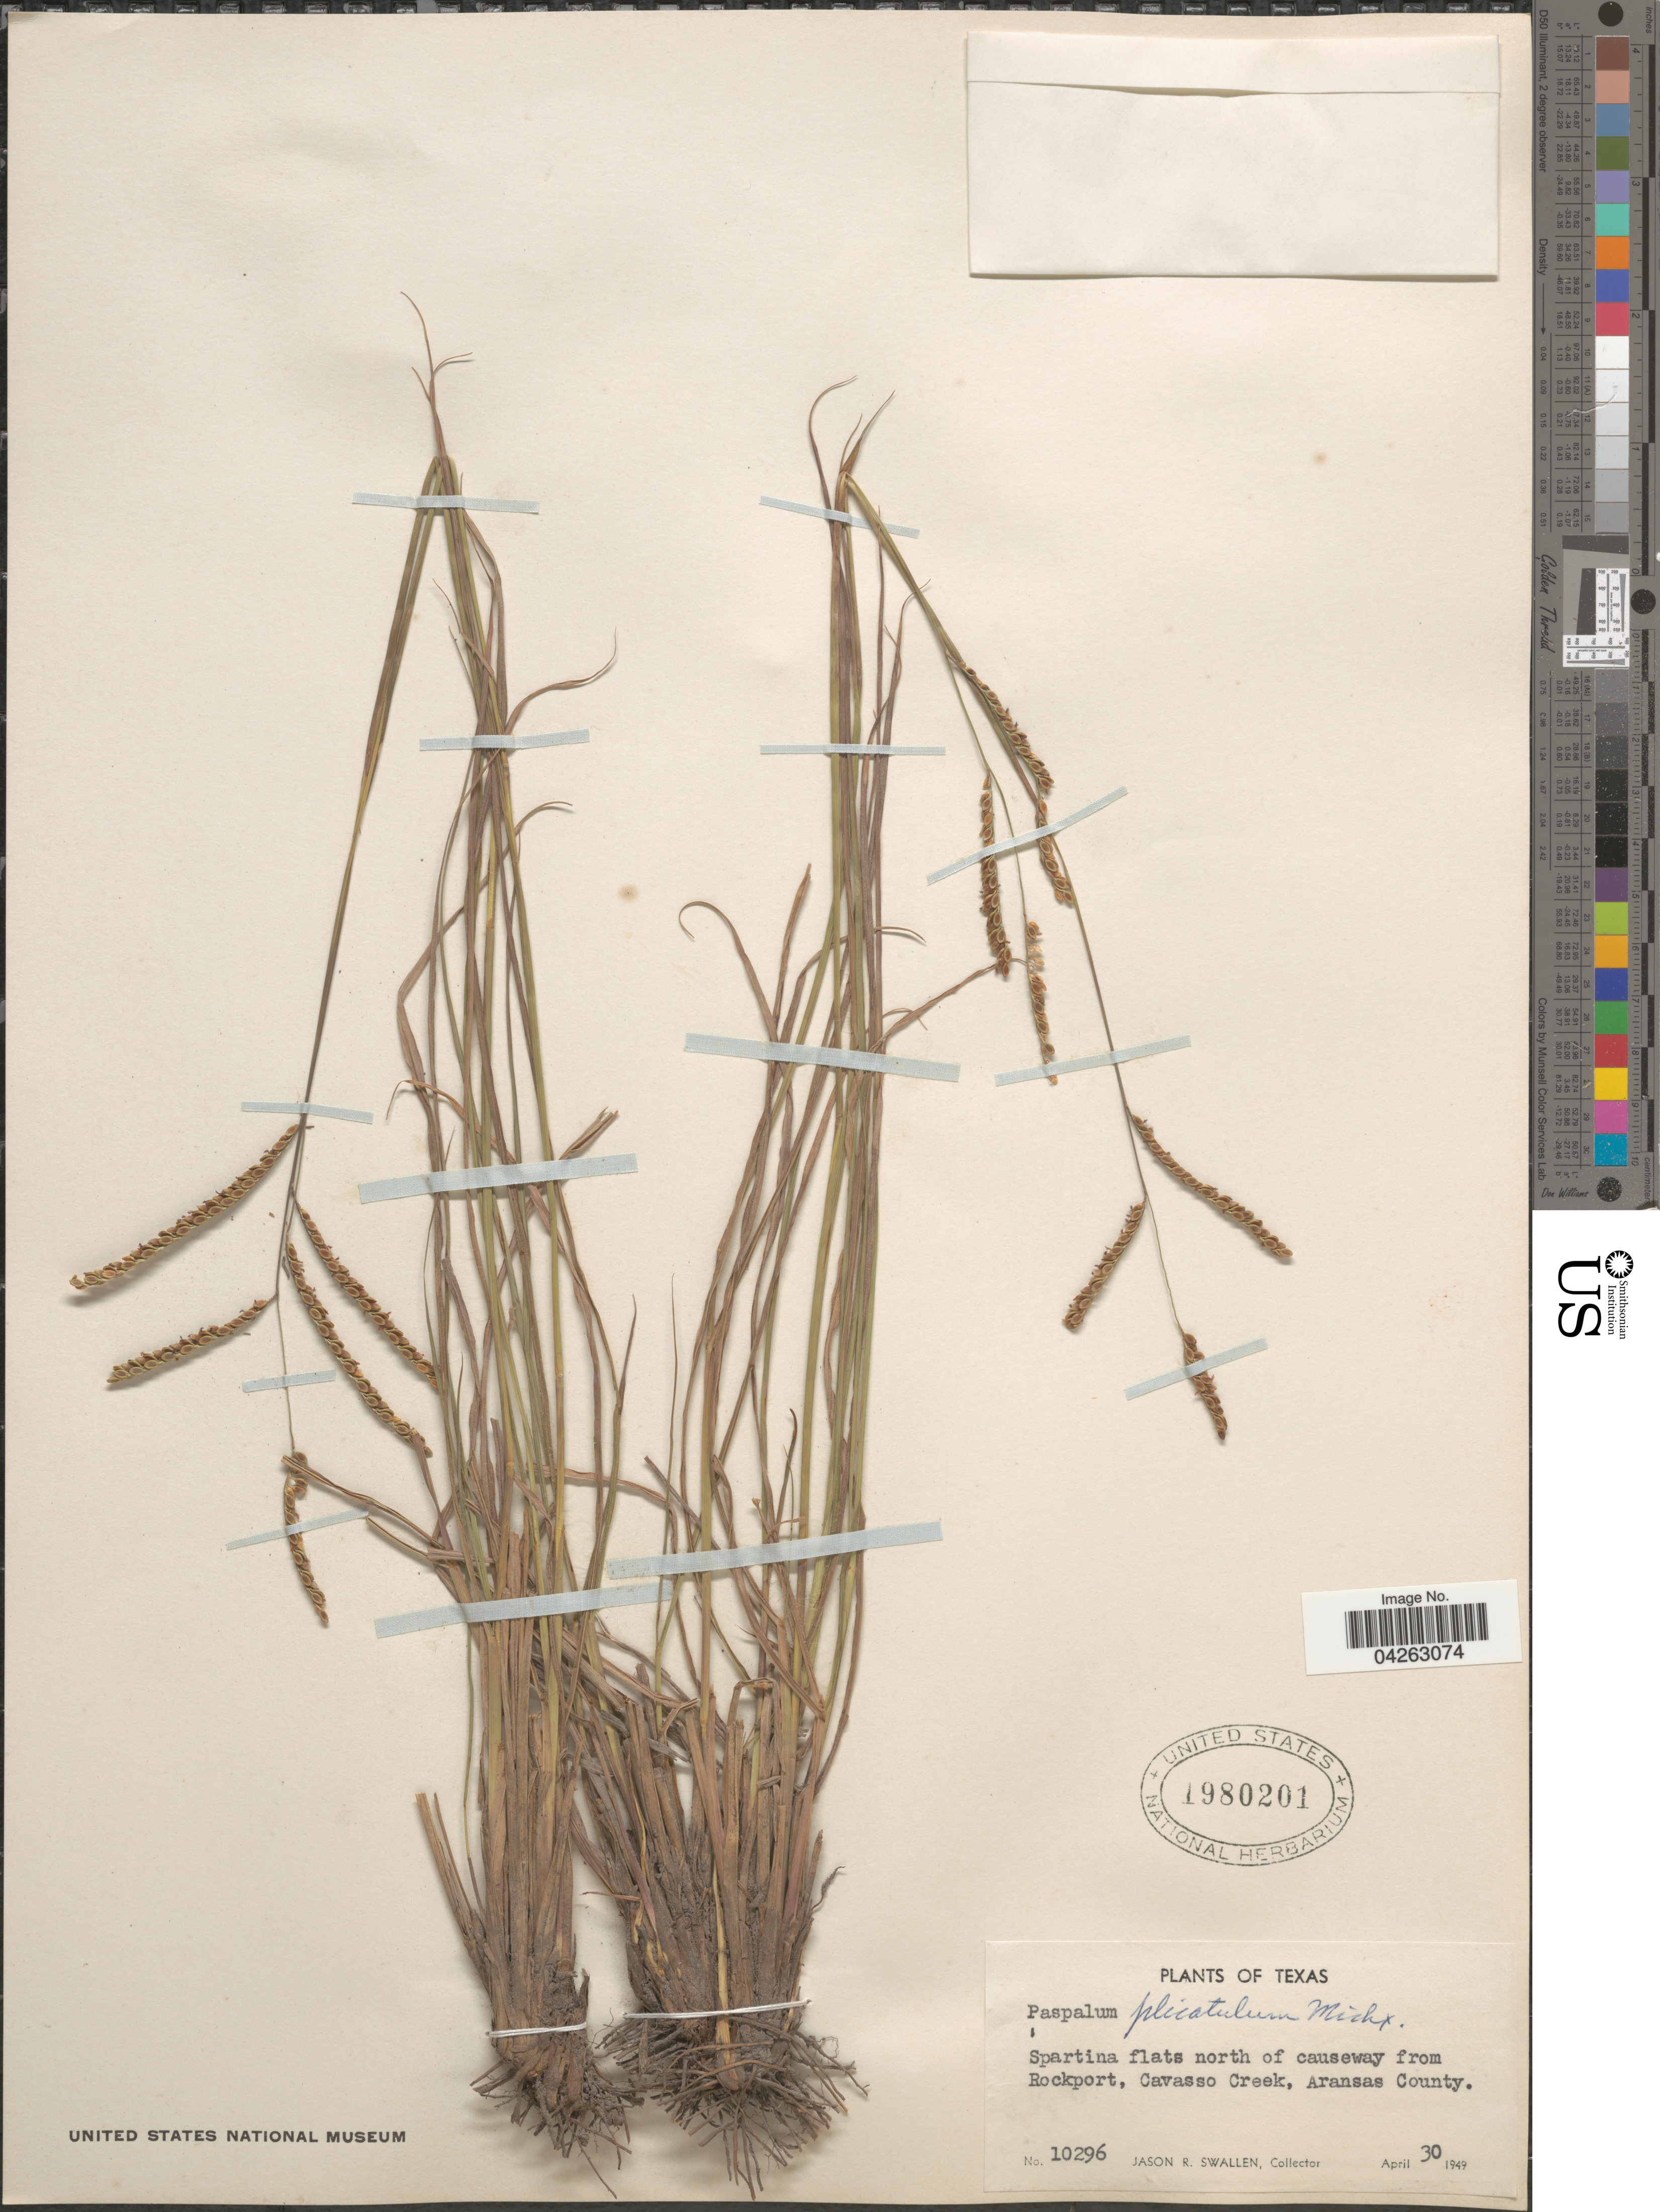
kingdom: Plantae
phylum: Tracheophyta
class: Liliopsida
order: Poales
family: Poaceae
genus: Paspalum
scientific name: Paspalum plicatulum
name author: Michx.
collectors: J. R. Swallen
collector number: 10296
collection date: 1949-04-30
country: United States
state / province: Texas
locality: Spartina flats north of causeway from Rockport, Cavasso Creek, Aransas County.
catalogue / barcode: US 1980201